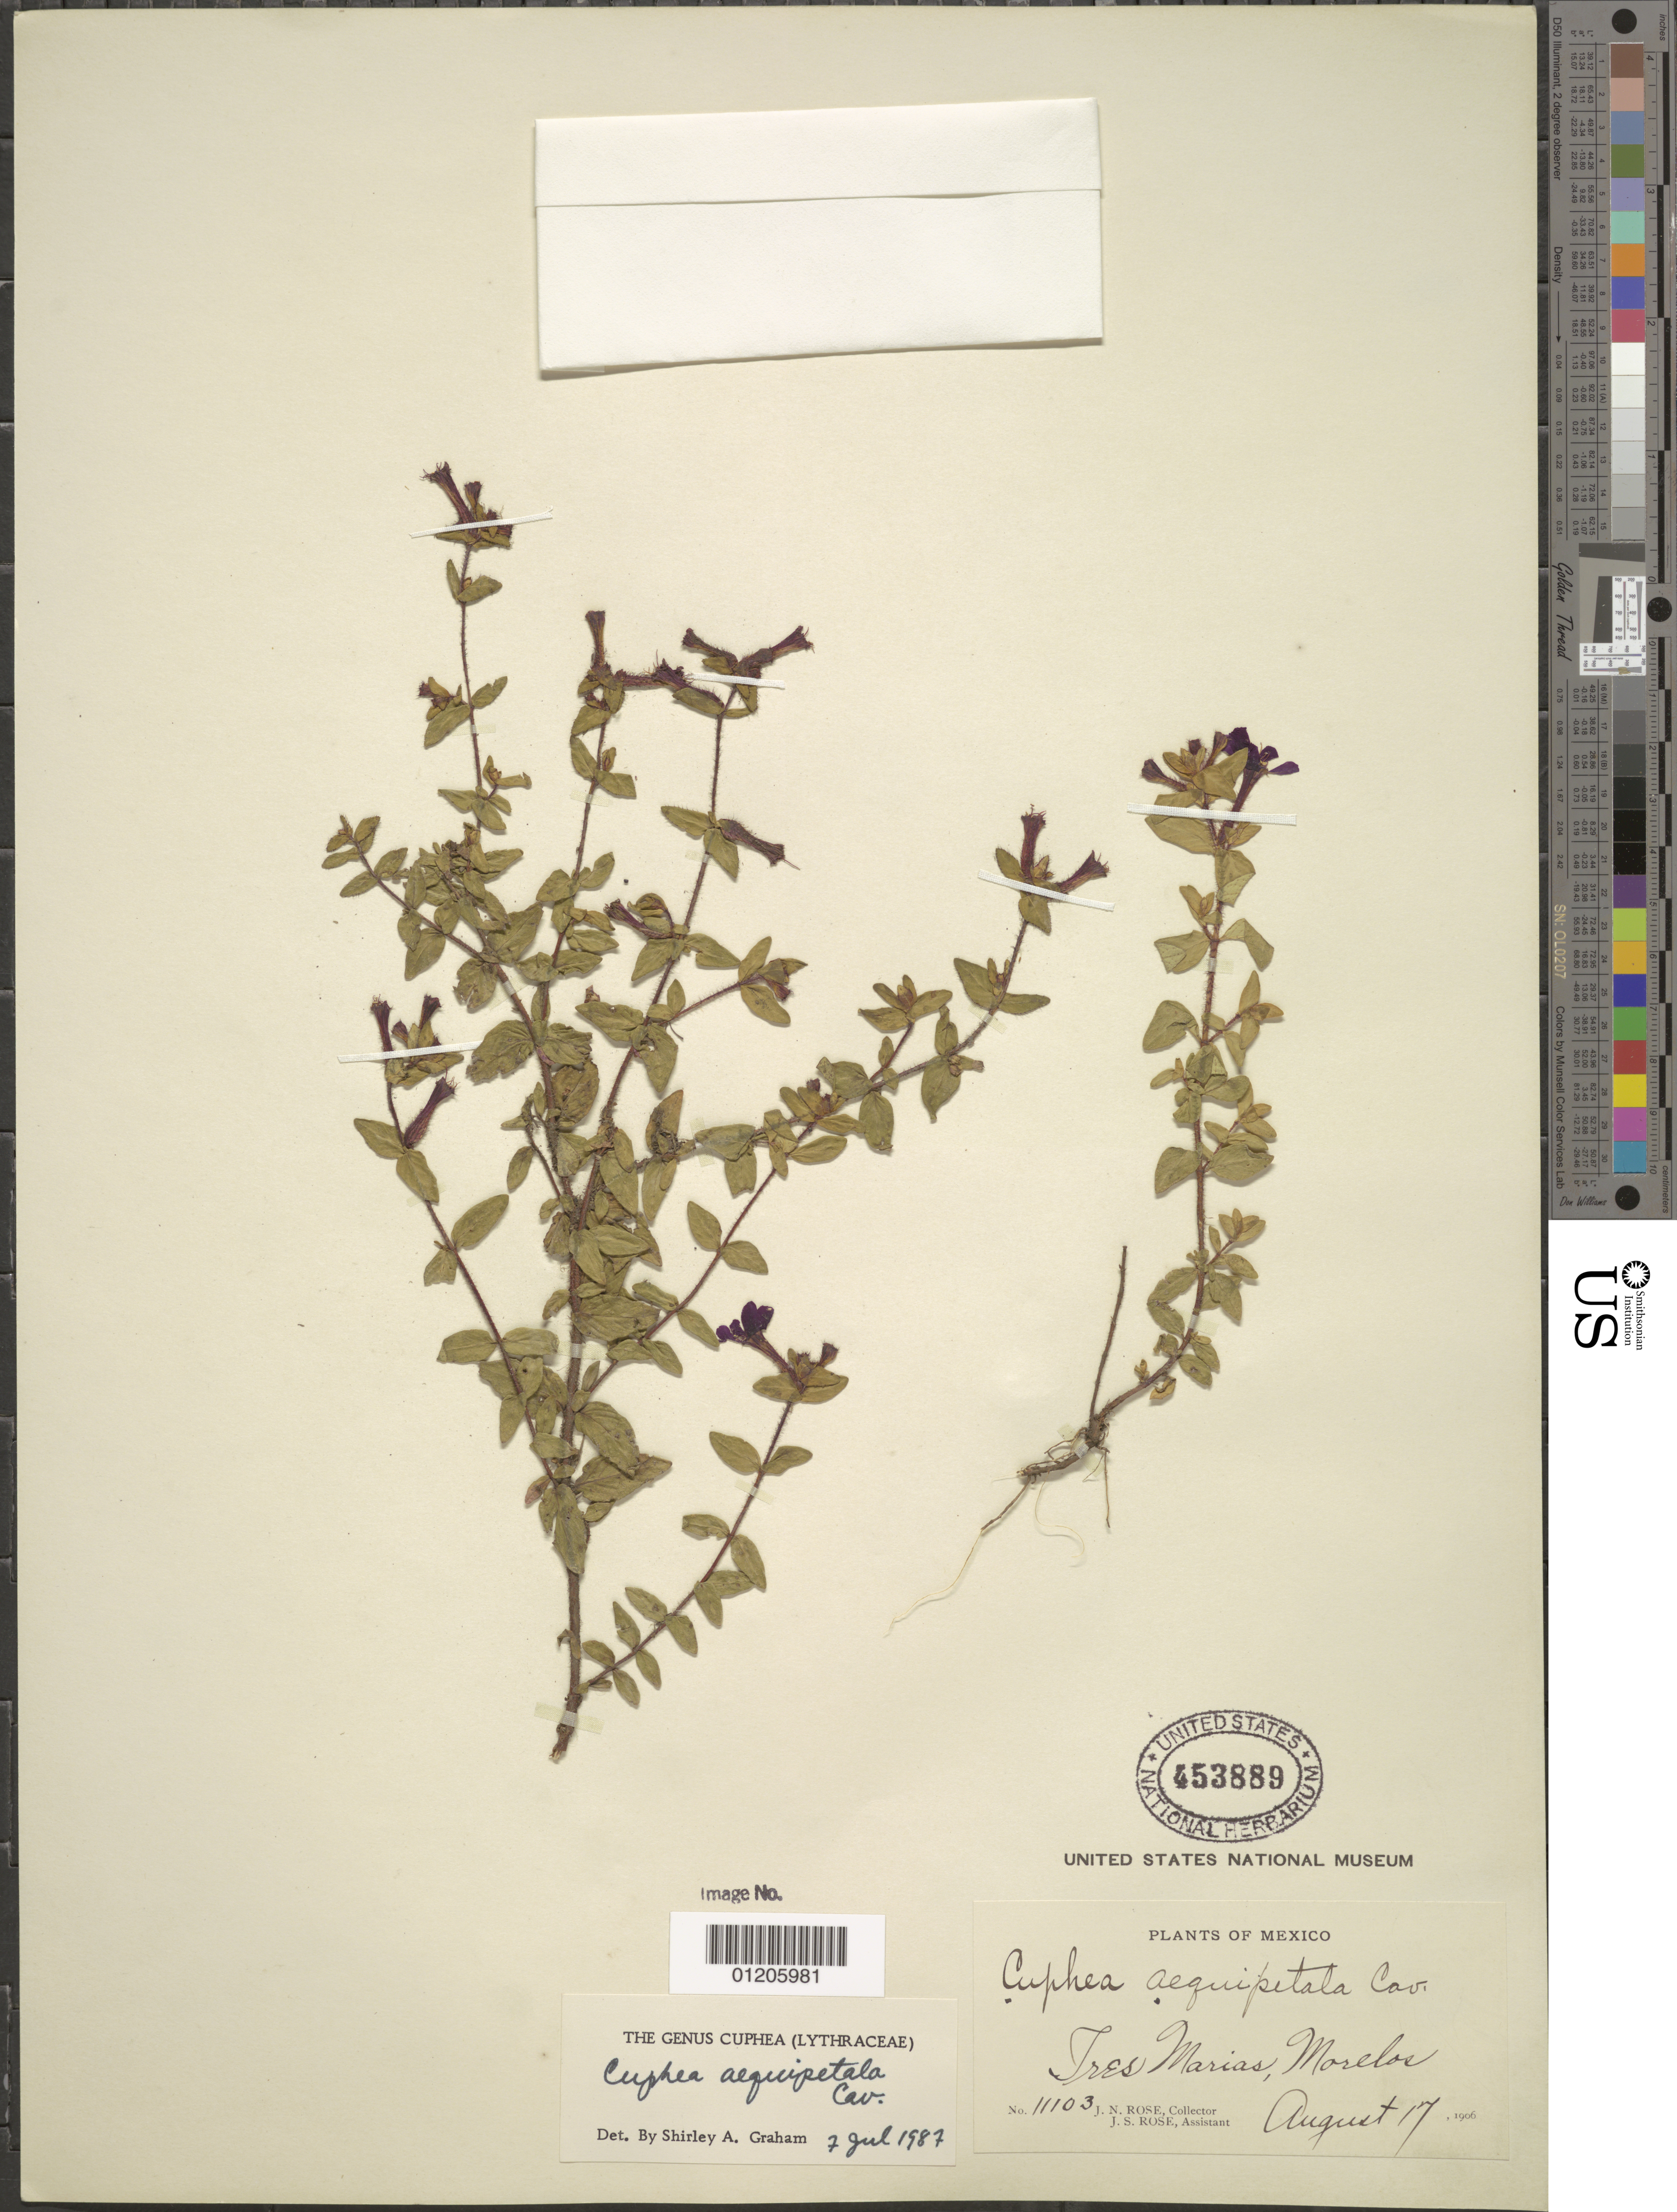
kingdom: Plantae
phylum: Tracheophyta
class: Magnoliopsida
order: Myrtales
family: Lythraceae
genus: Cuphea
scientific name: Cuphea aequipetala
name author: Cav.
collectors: J. N. Rose & J. S. Rose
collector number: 11103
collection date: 1906-08-17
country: Mexico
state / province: Morelos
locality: Tres Marias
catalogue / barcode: US 453889